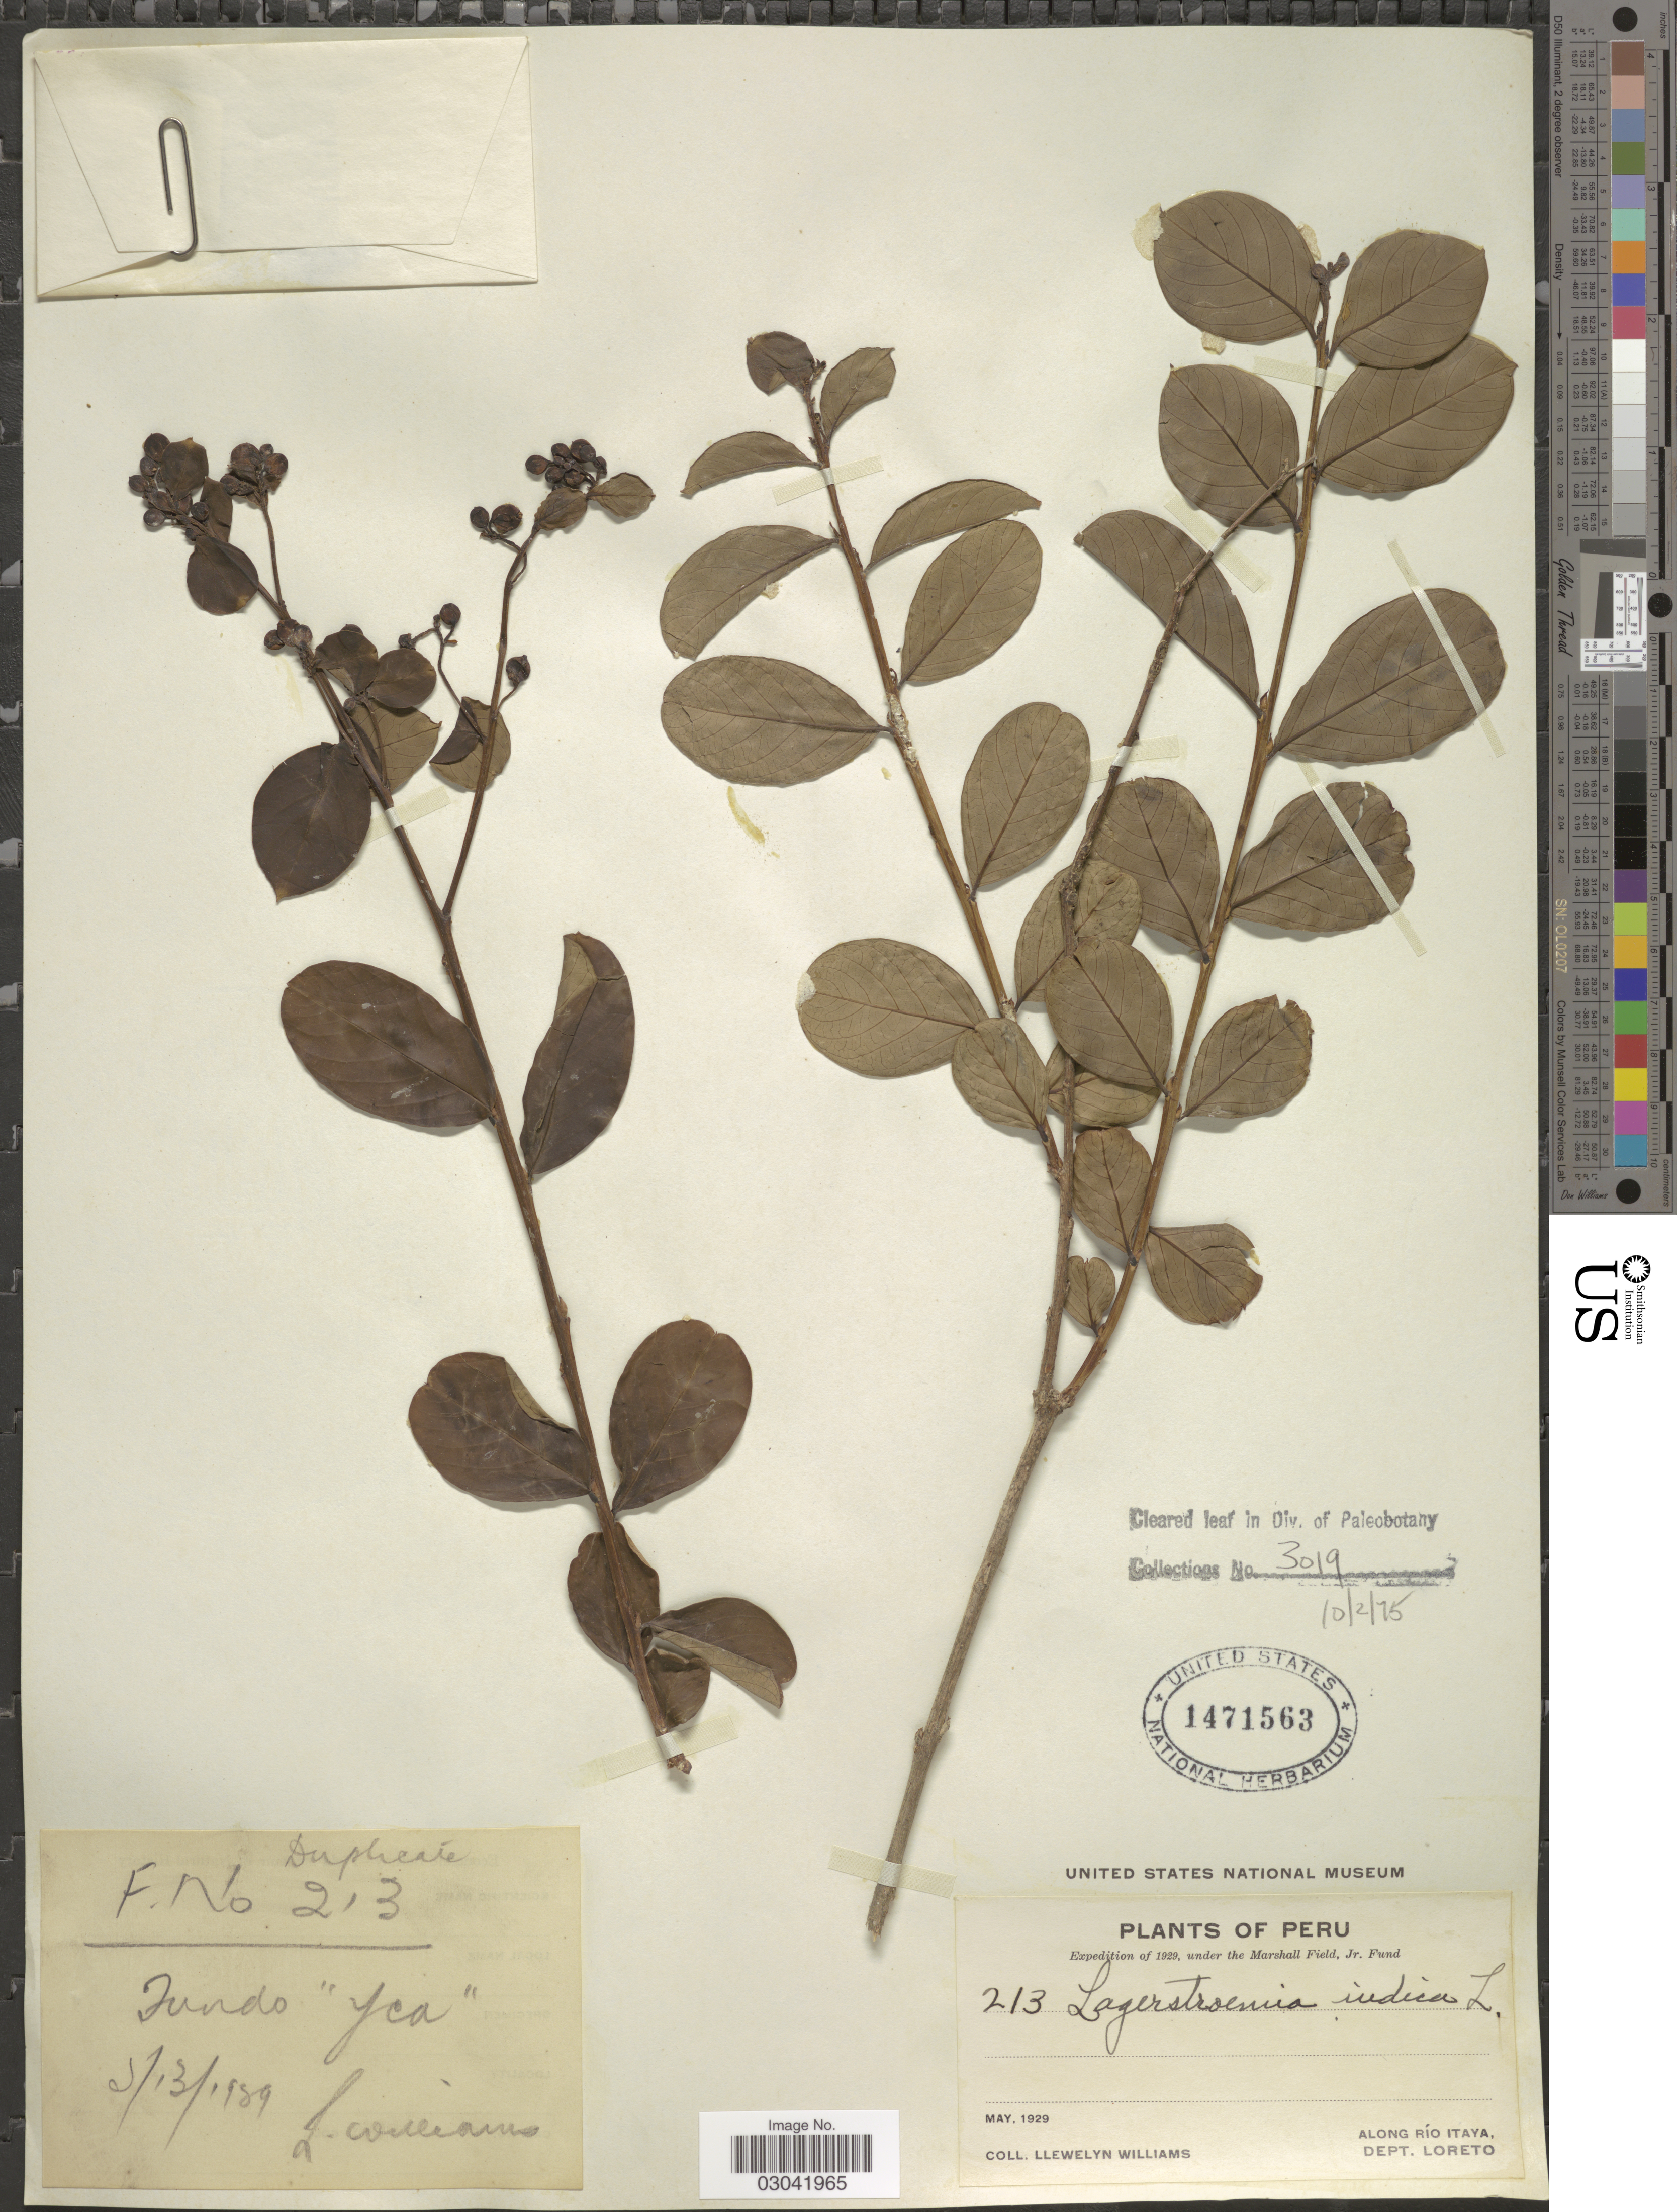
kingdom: Plantae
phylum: Tracheophyta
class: Magnoliopsida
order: Myrtales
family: Lythraceae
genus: Lagerstroemia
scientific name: Lagerstroemia indica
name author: L.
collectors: Ll. Williams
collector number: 213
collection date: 1929-05-13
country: Peru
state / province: Loreto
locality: Along Río Itaya, Dept. Loreto.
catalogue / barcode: US 1471563